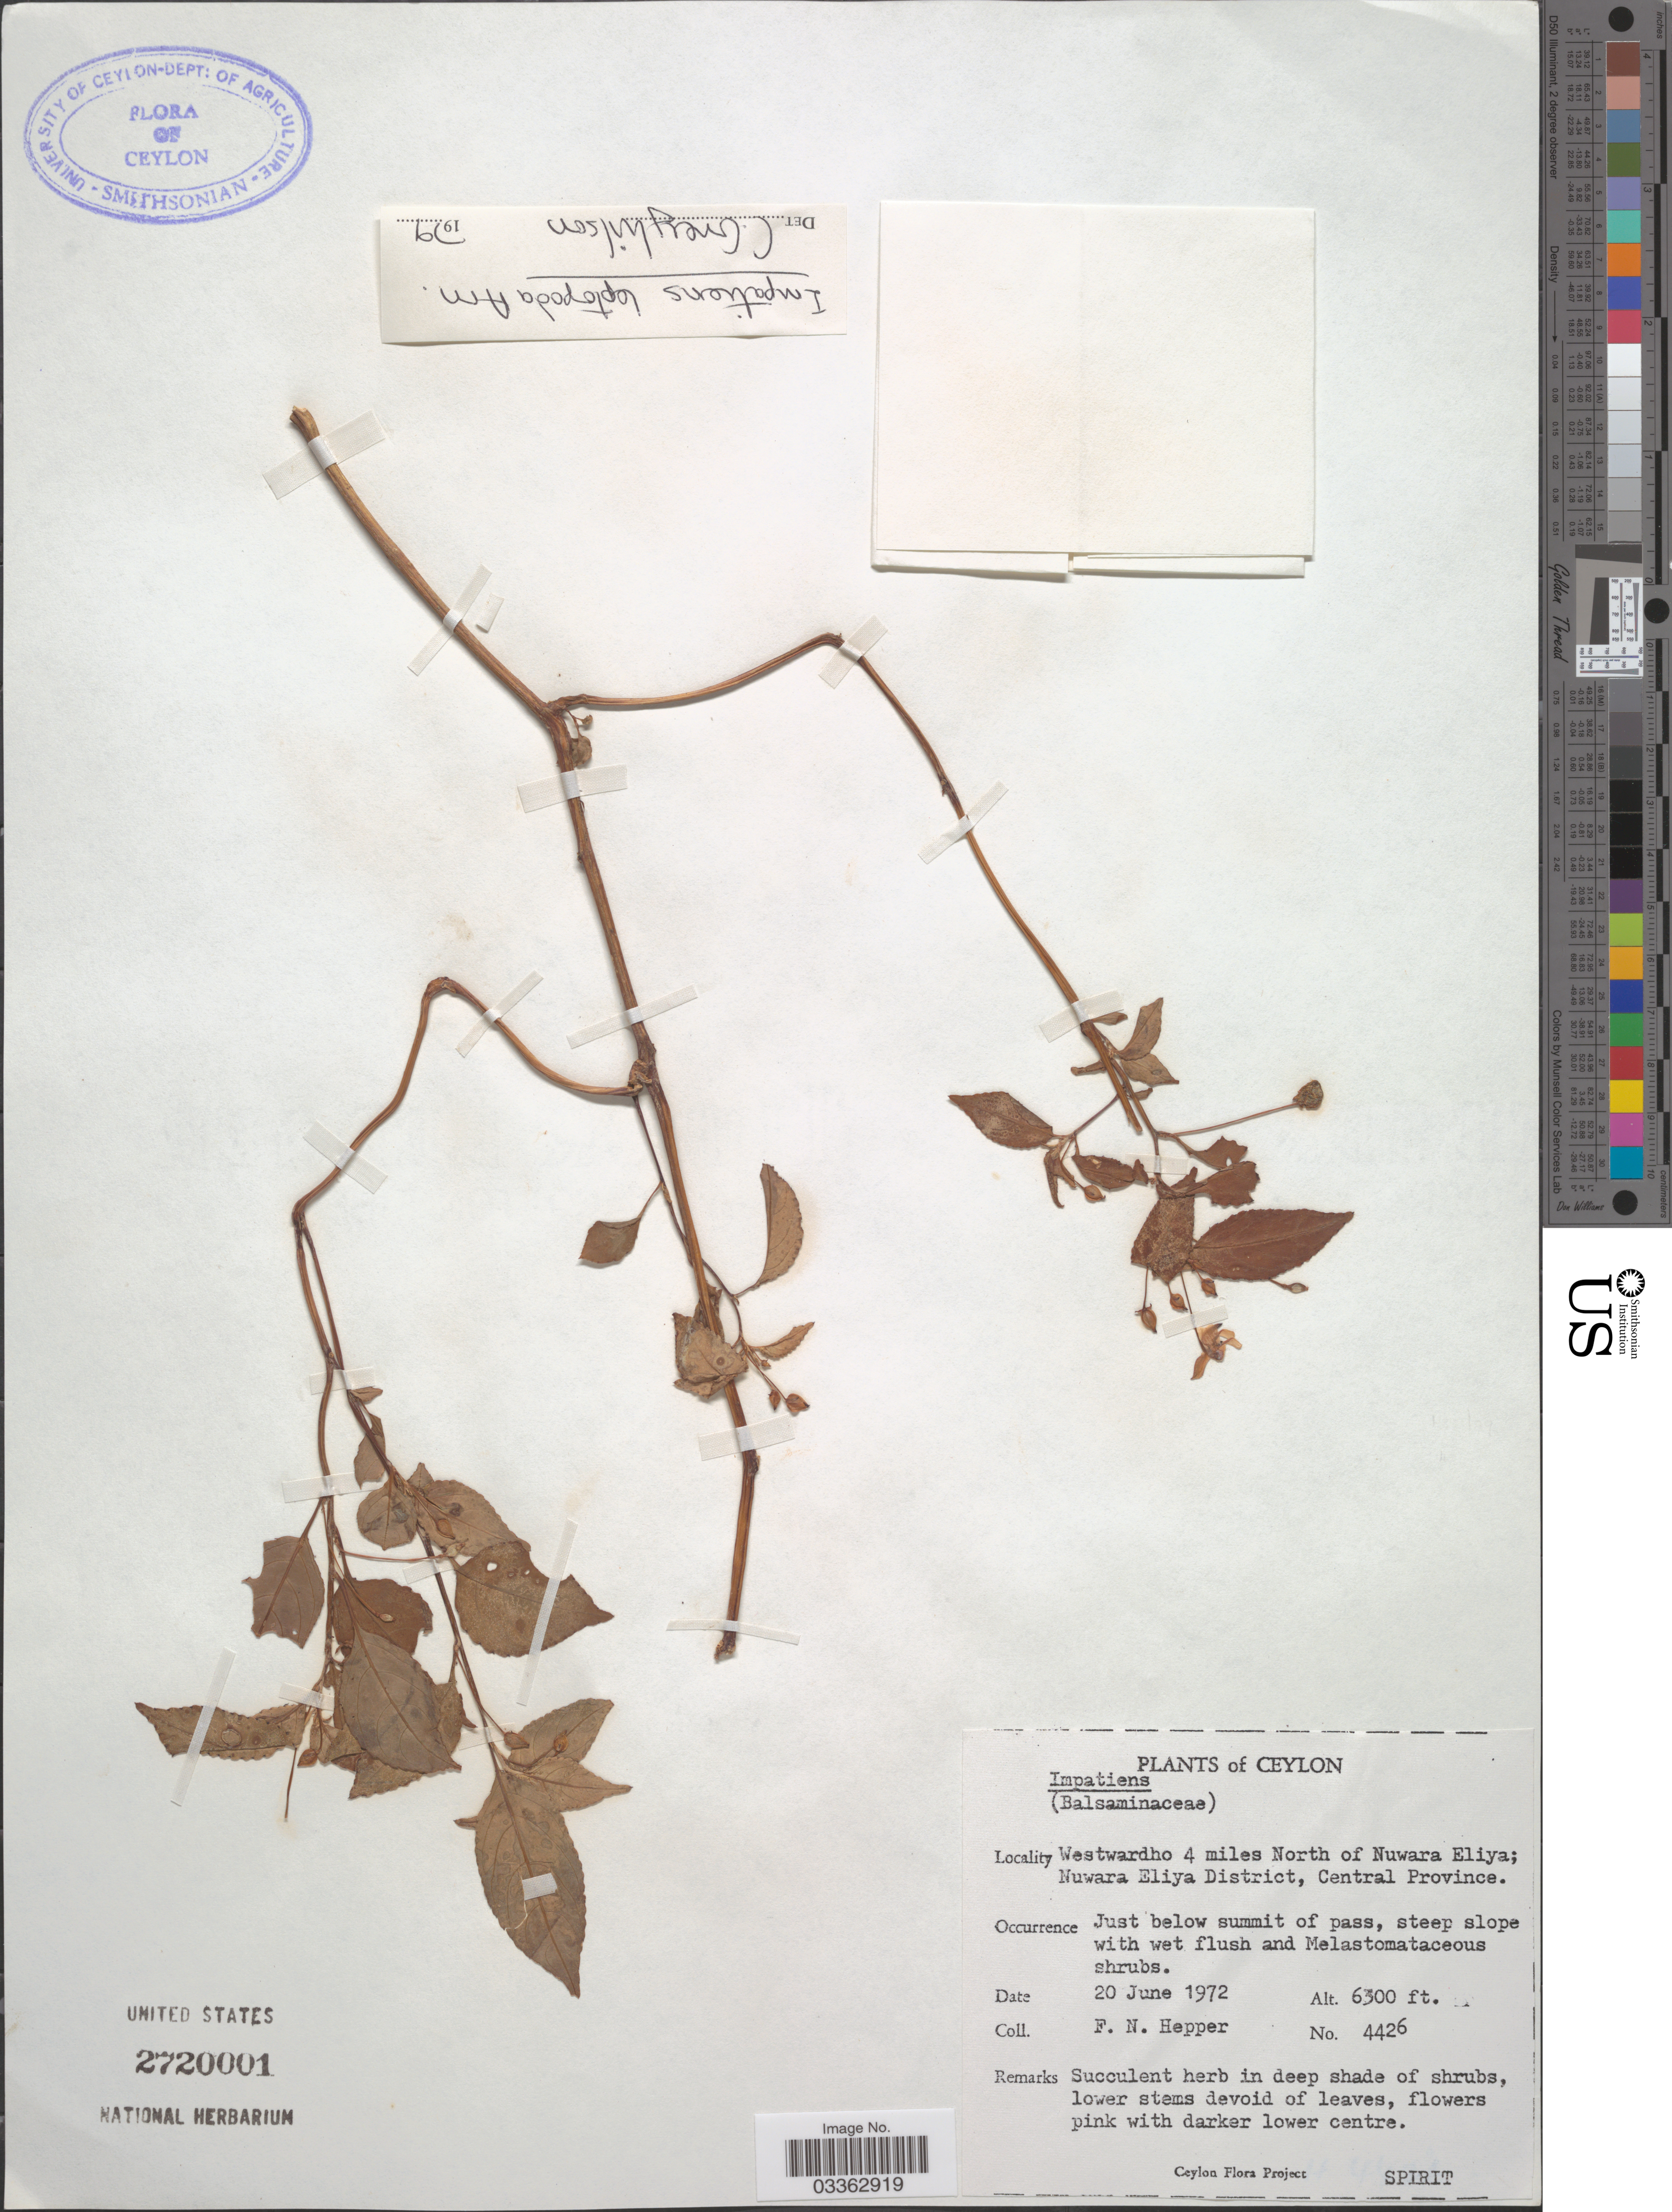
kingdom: Plantae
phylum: Tracheophyta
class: Magnoliopsida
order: Ericales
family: Balsaminaceae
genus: Impatiens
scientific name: Impatiens leptopoda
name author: Arn.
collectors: F. Hepper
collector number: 4426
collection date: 1972-06-20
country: Sri Lanka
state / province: Central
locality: Ceylon. Westwardho 4 miles North of Nuwara Eliya; Nuwara Eliya District.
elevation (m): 1920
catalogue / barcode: US 2720001